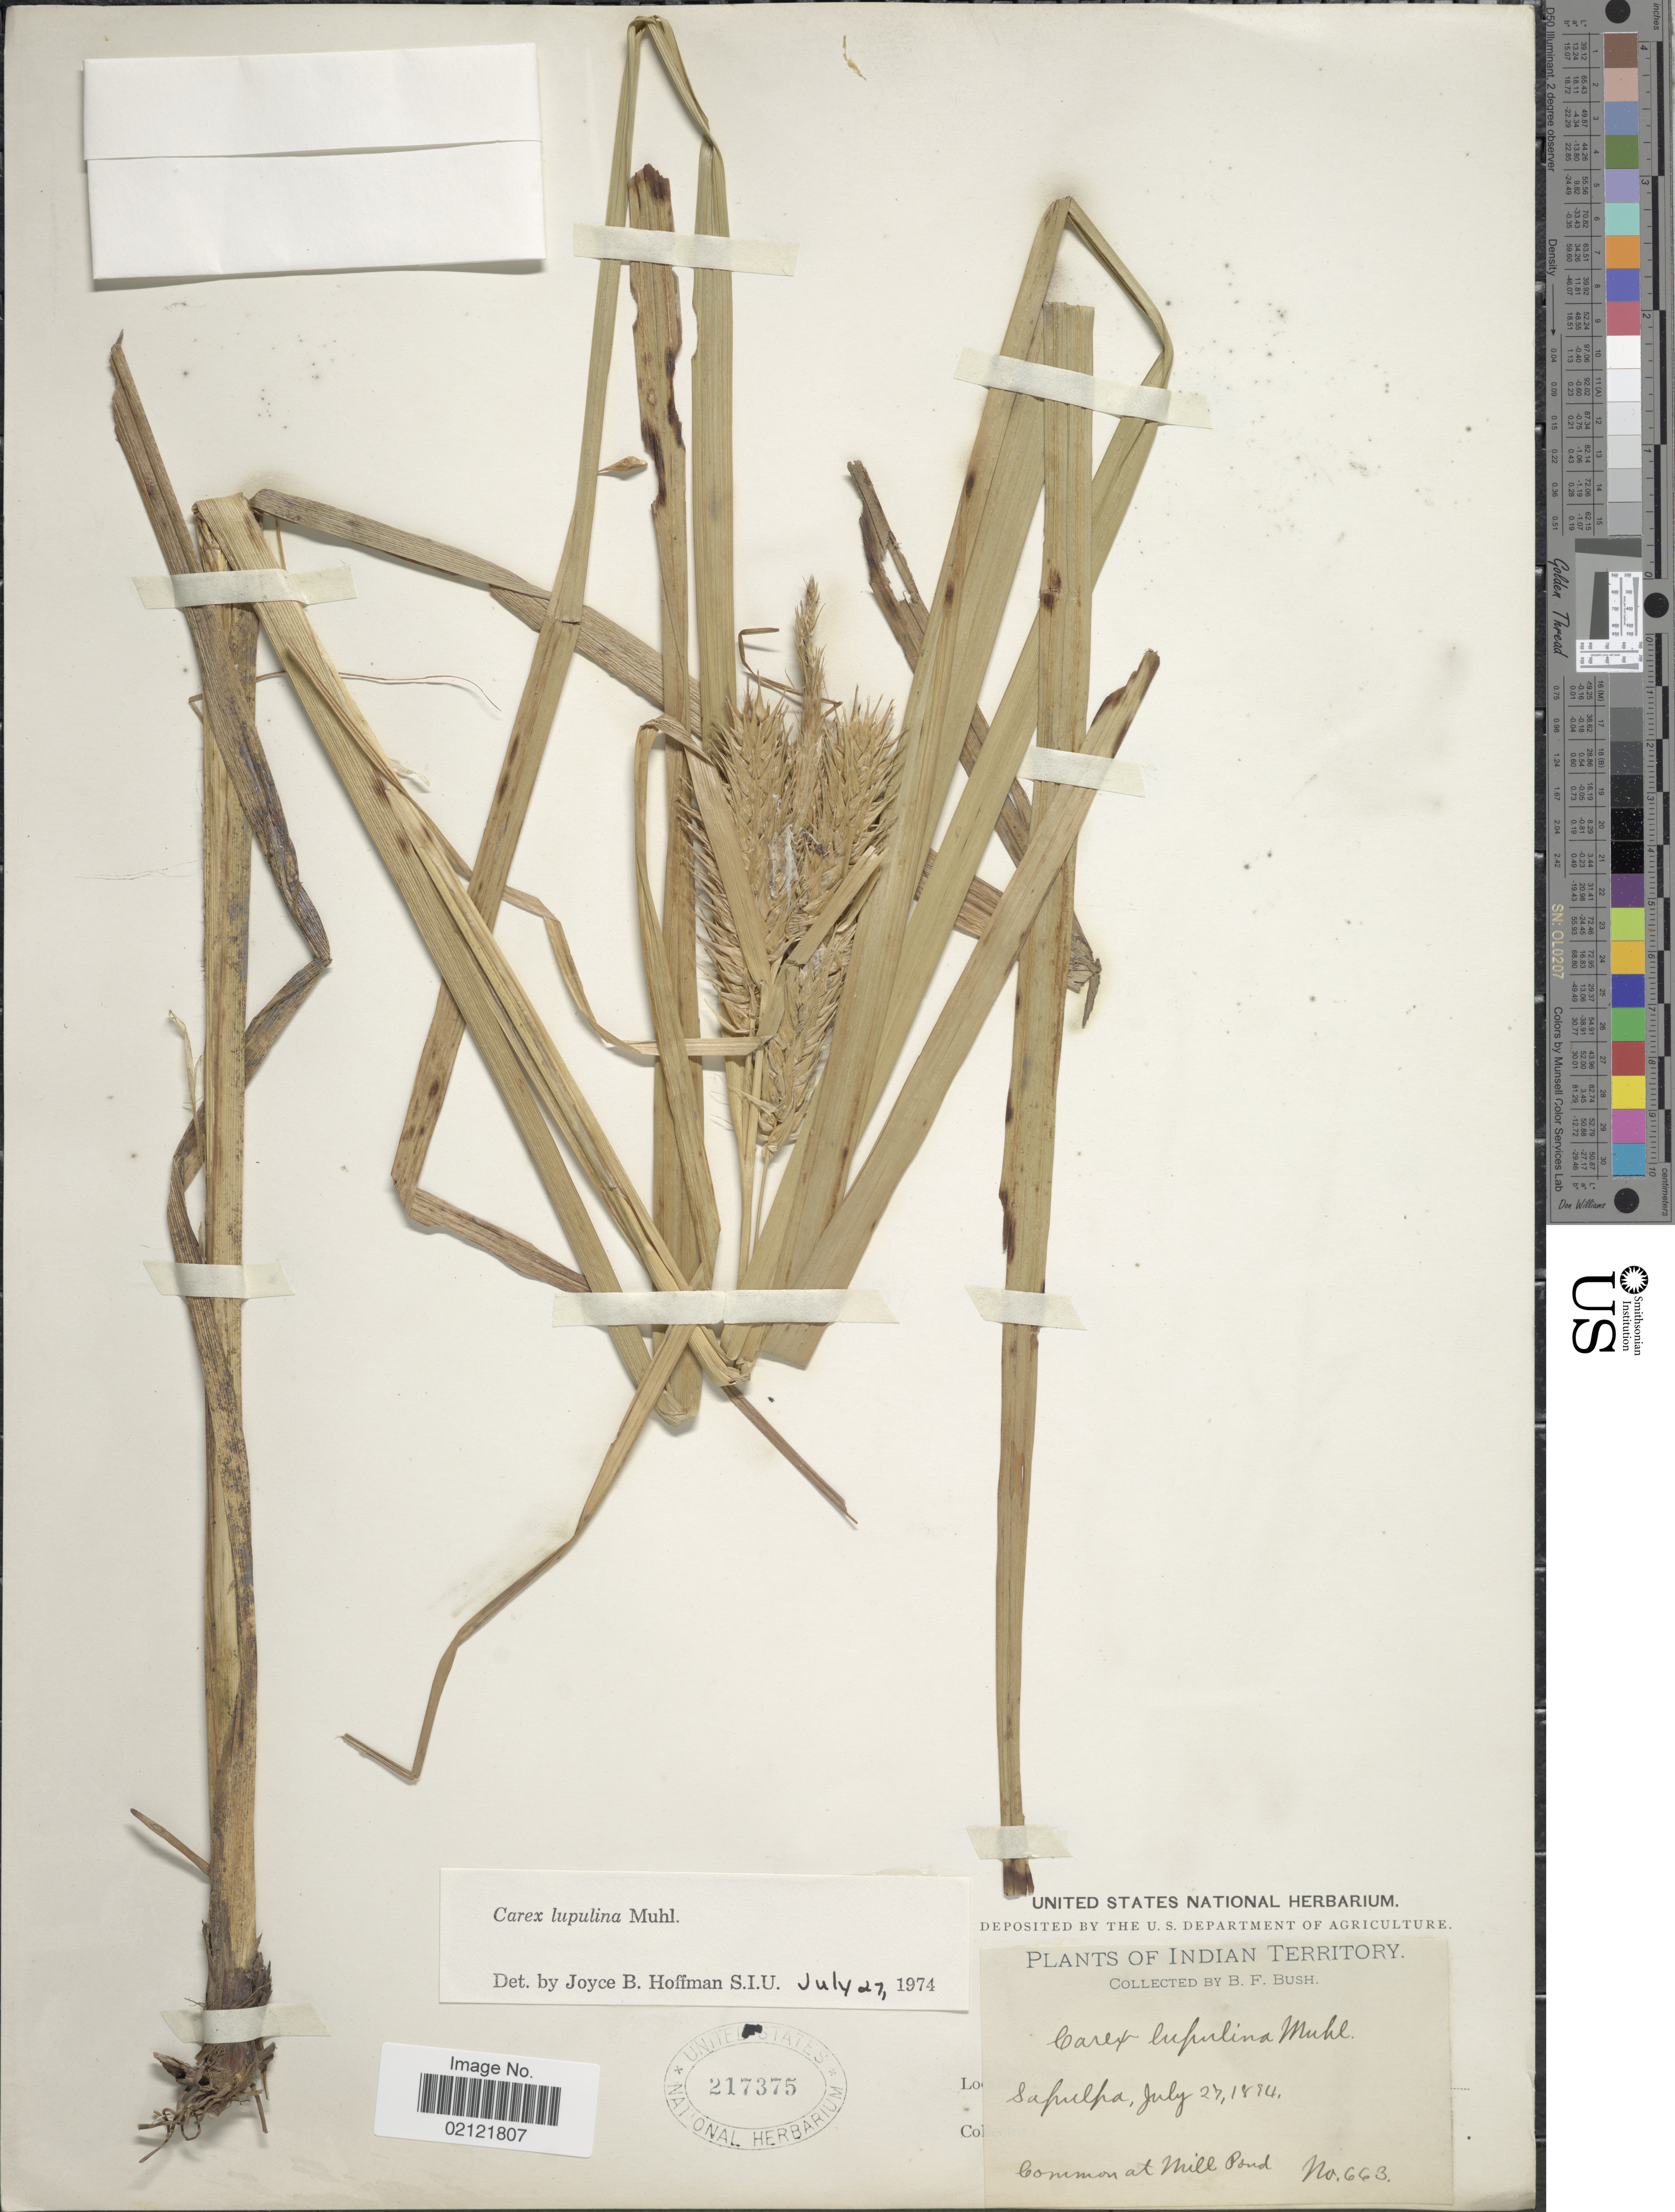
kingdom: Plantae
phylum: Tracheophyta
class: Liliopsida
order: Poales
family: Cyperaceae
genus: Carex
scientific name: Carex lupulina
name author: Muhl. ex Willd.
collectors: B. F. Bush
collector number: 663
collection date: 1884-07-27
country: United States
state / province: Oklahoma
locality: Indian Territory, Sapulpa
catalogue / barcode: US 217375